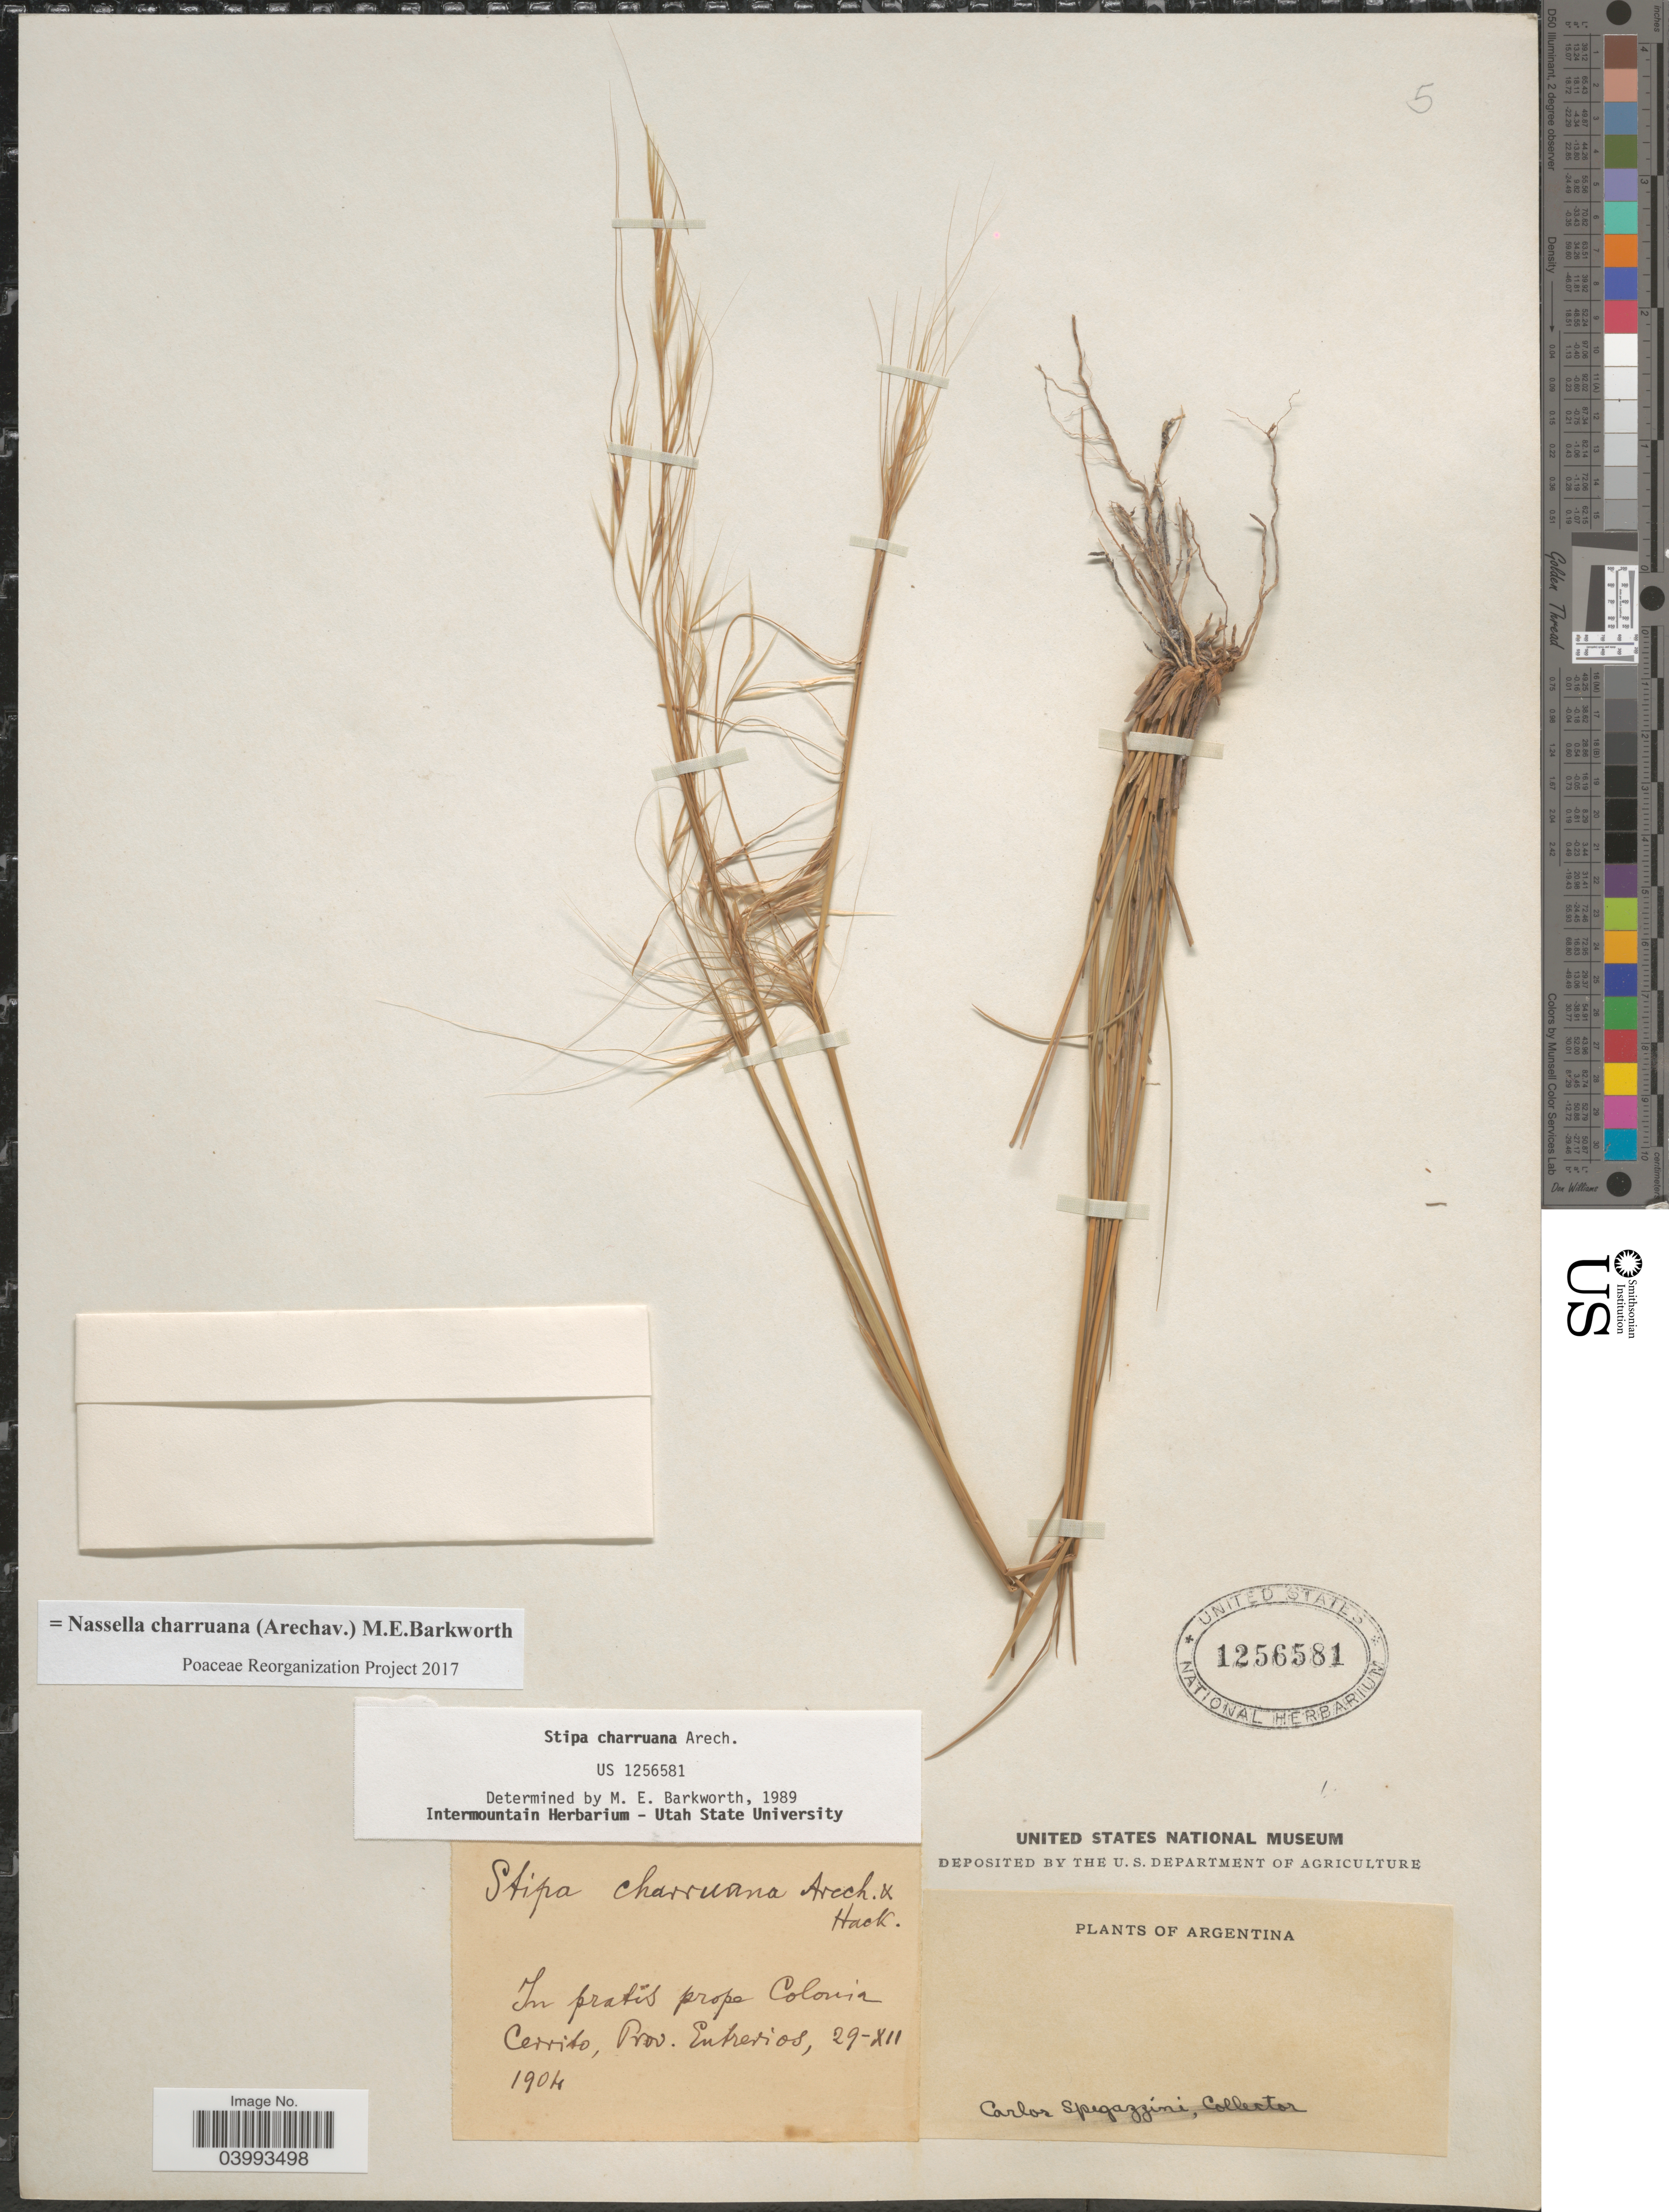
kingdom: Plantae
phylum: Tracheophyta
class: Liliopsida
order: Poales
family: Poaceae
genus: Nassella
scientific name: Nassella charruana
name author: (Arechav.) Barkworth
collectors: C. L. Spegazzini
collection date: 1904-12-29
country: Argentina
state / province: Entre Rios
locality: In pratis prope Colonia Cerrito.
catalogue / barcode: US 1256581